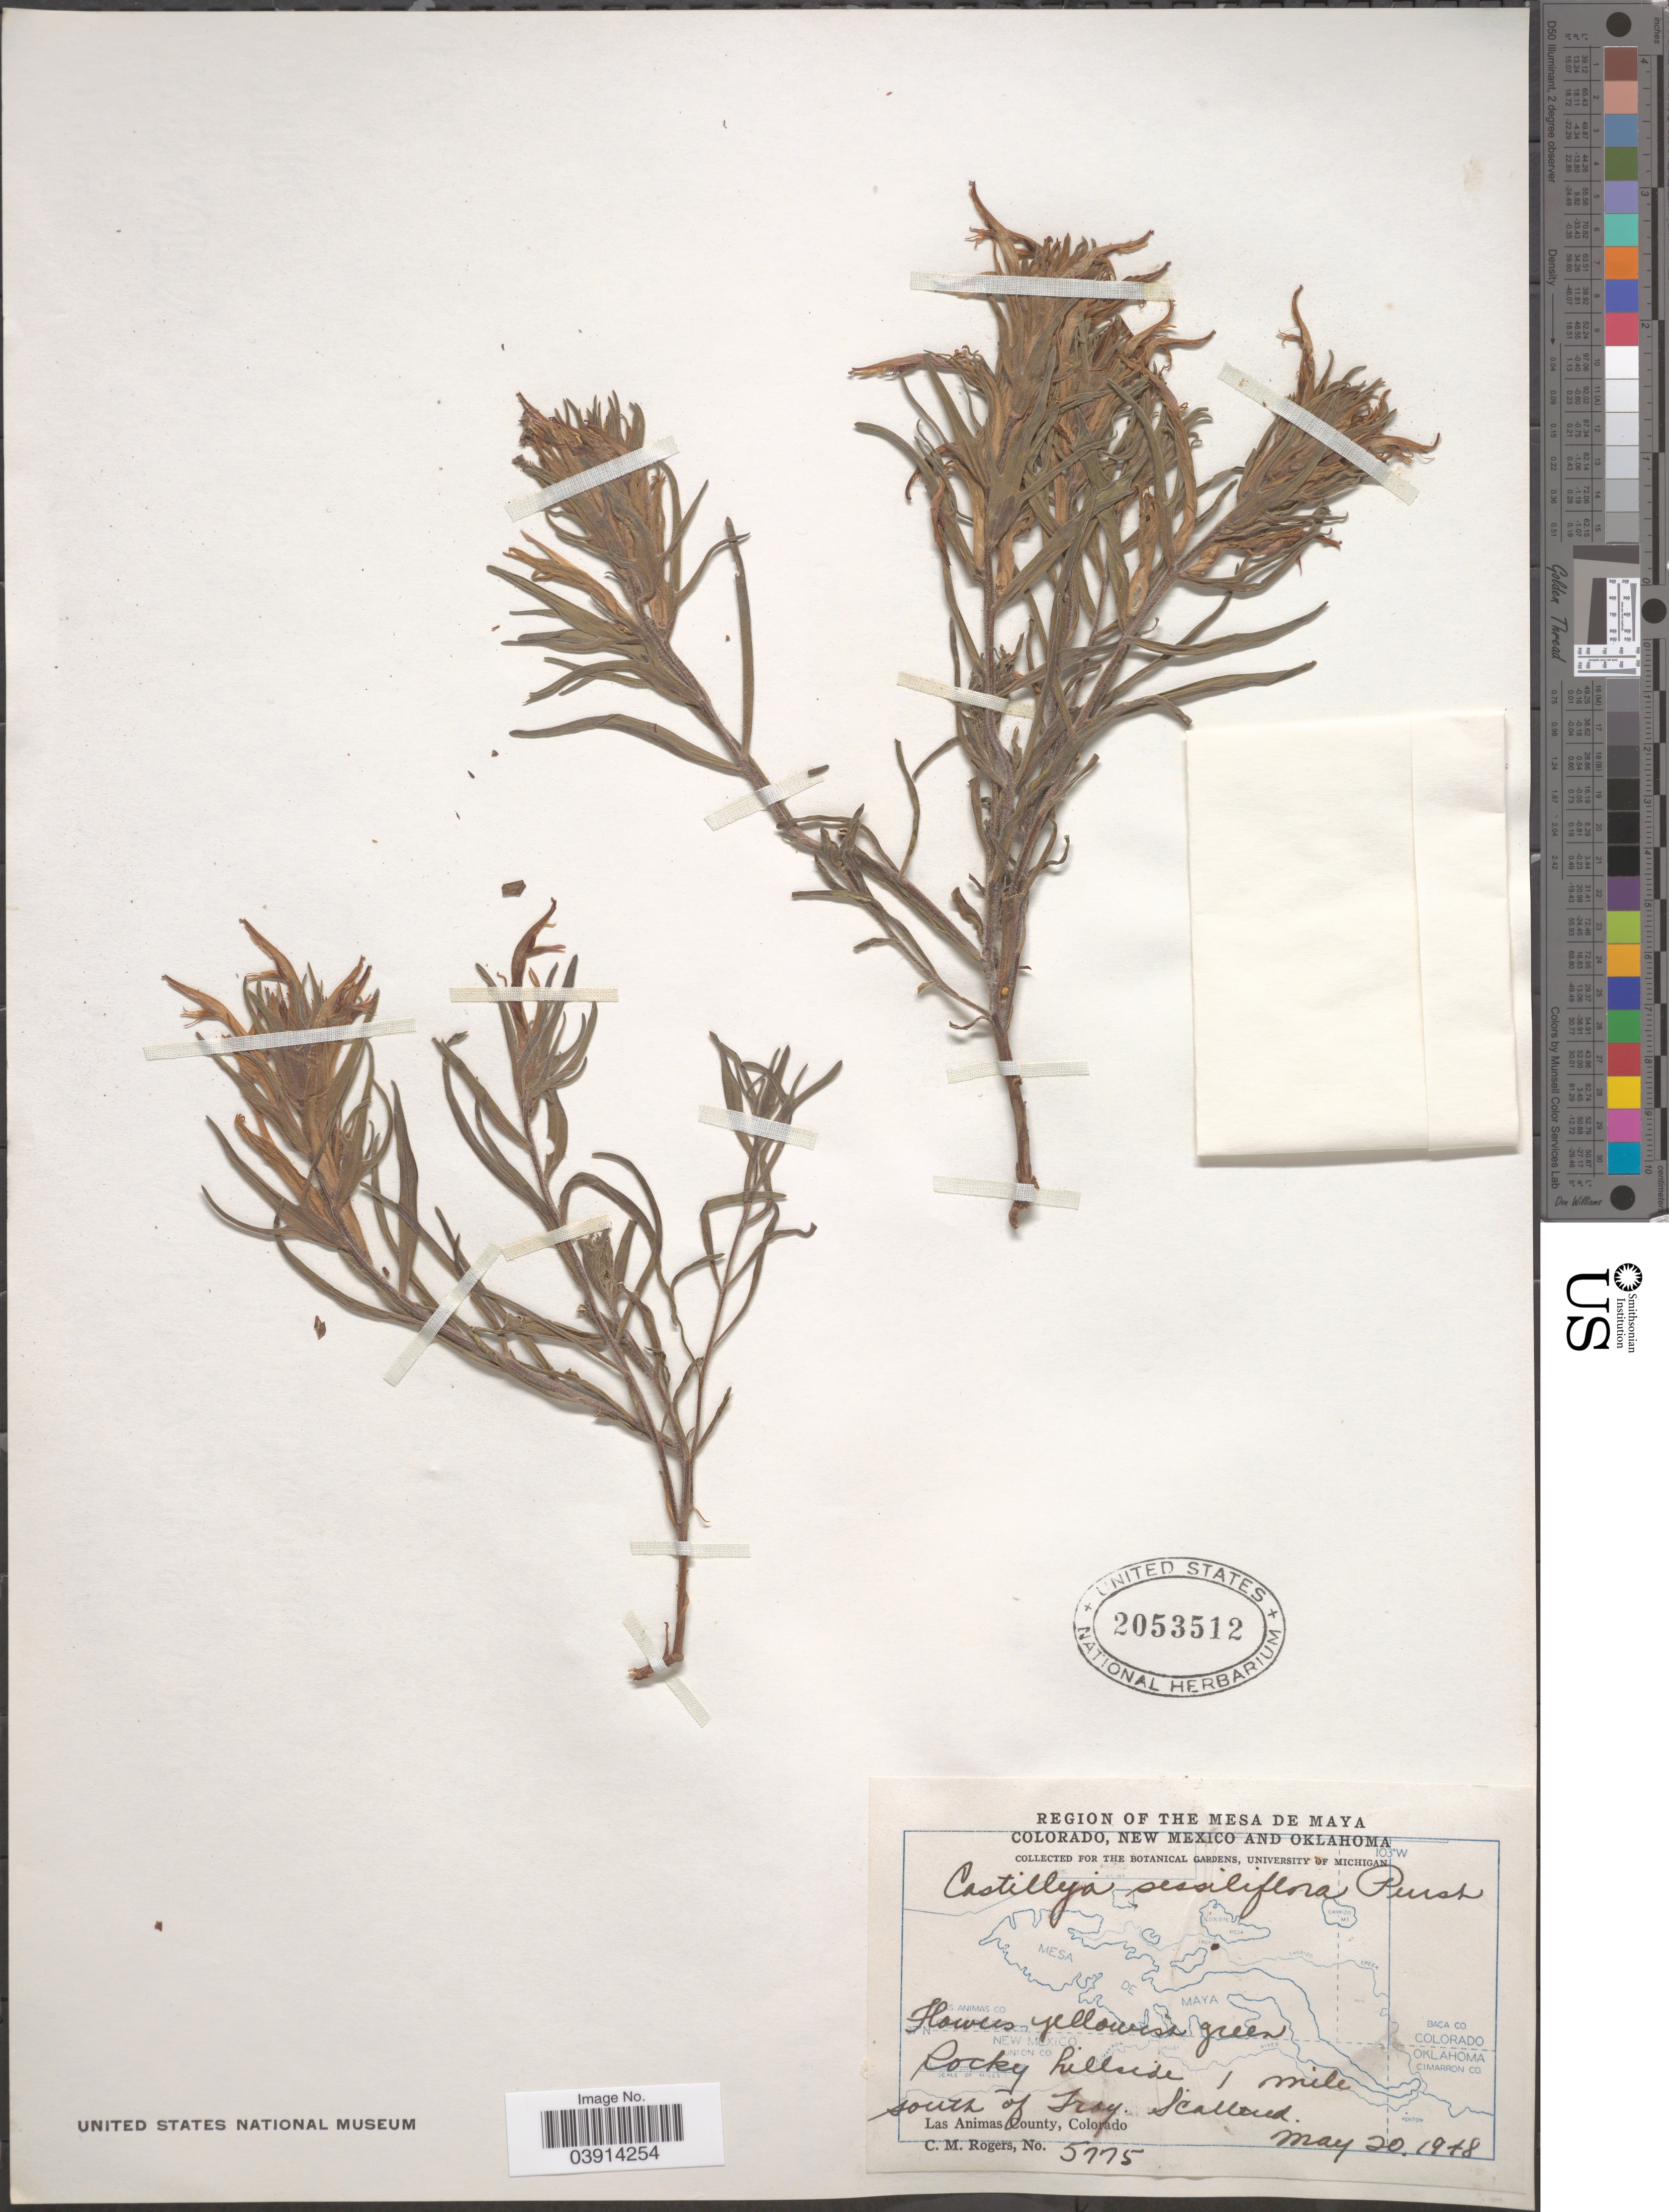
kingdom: Plantae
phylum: Tracheophyta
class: Magnoliopsida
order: Lamiales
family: Orobanchaceae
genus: Castilleja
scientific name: Castilleja sessiliflora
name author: Pursh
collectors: C. M. Rogers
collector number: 5775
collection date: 1948-05-20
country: United States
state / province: Colorado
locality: Region of the Mesa de Maya. 1 mile south of Tray. Scattered. Las Aminas County.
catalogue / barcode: US 2053512